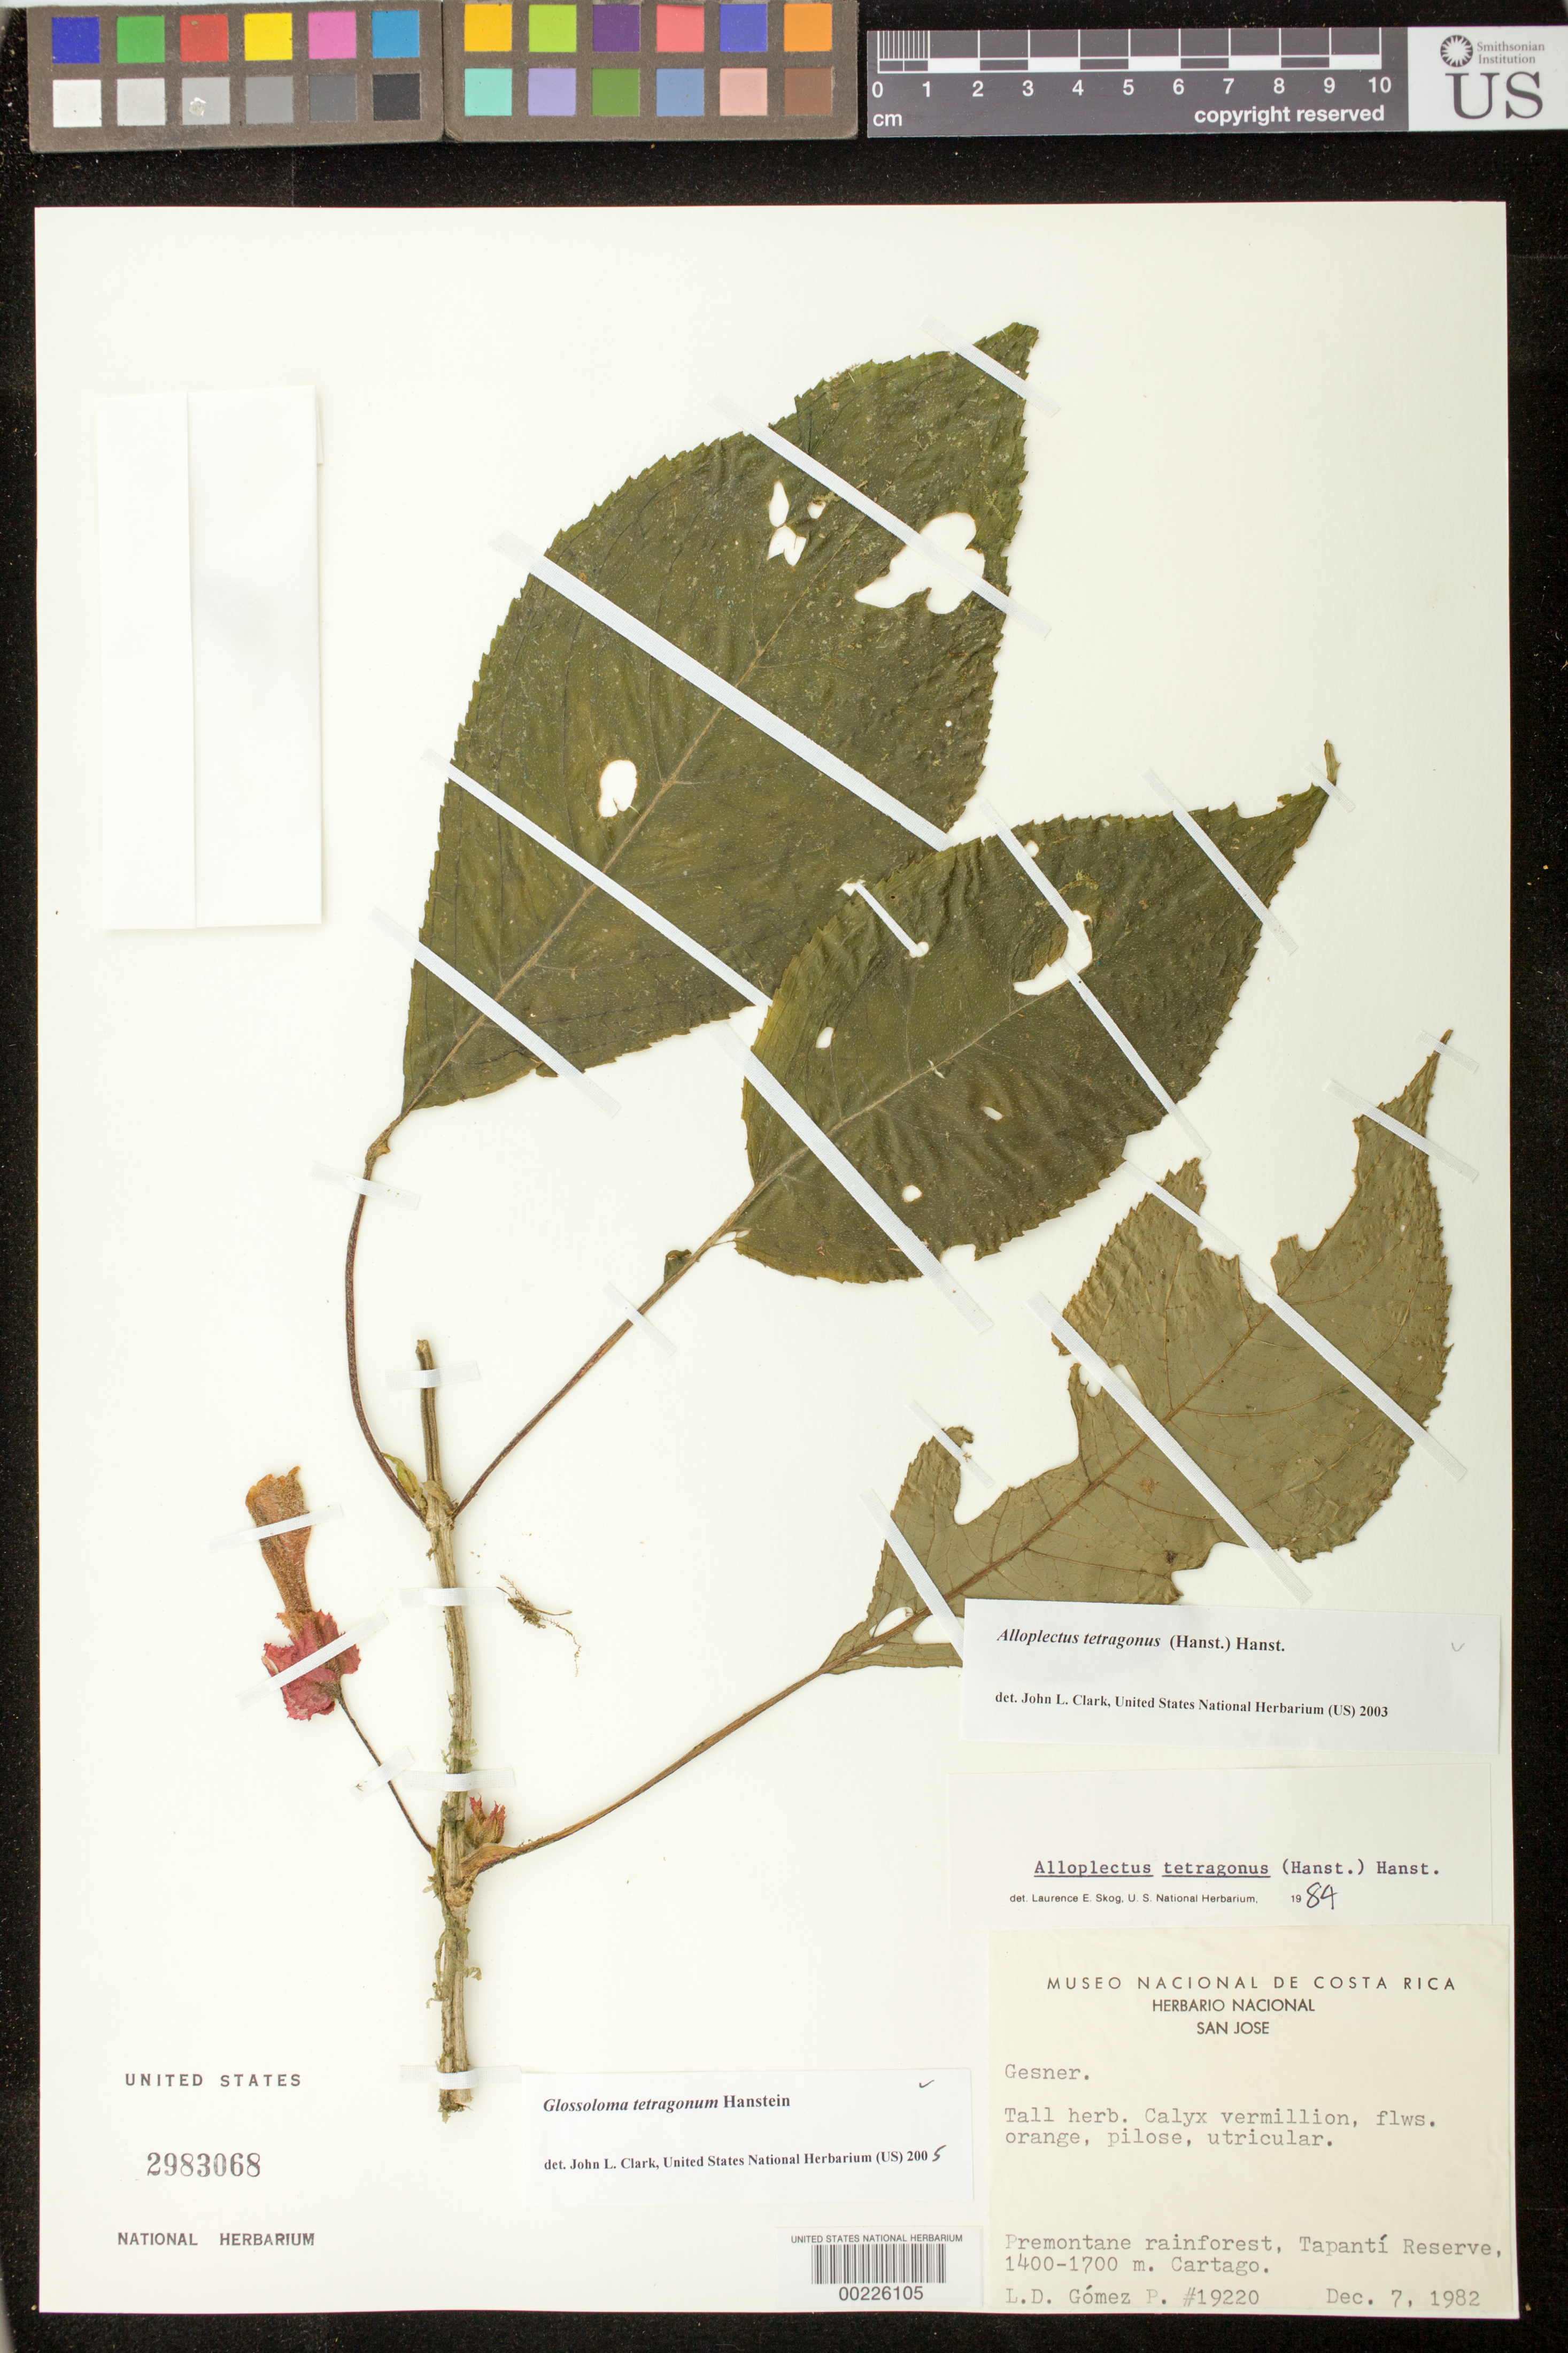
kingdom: Plantae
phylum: Tracheophyta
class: Magnoliopsida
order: Lamiales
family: Gesneriaceae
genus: Glossoloma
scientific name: Glossoloma tetragonum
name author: Hanst.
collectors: L. D. Gómez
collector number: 19220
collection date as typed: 07 Dec 1982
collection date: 1982-12-07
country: Costa Rica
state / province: Cartago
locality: Tapanti Reserve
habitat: Premontane rainforest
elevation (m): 1400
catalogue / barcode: US 2983068